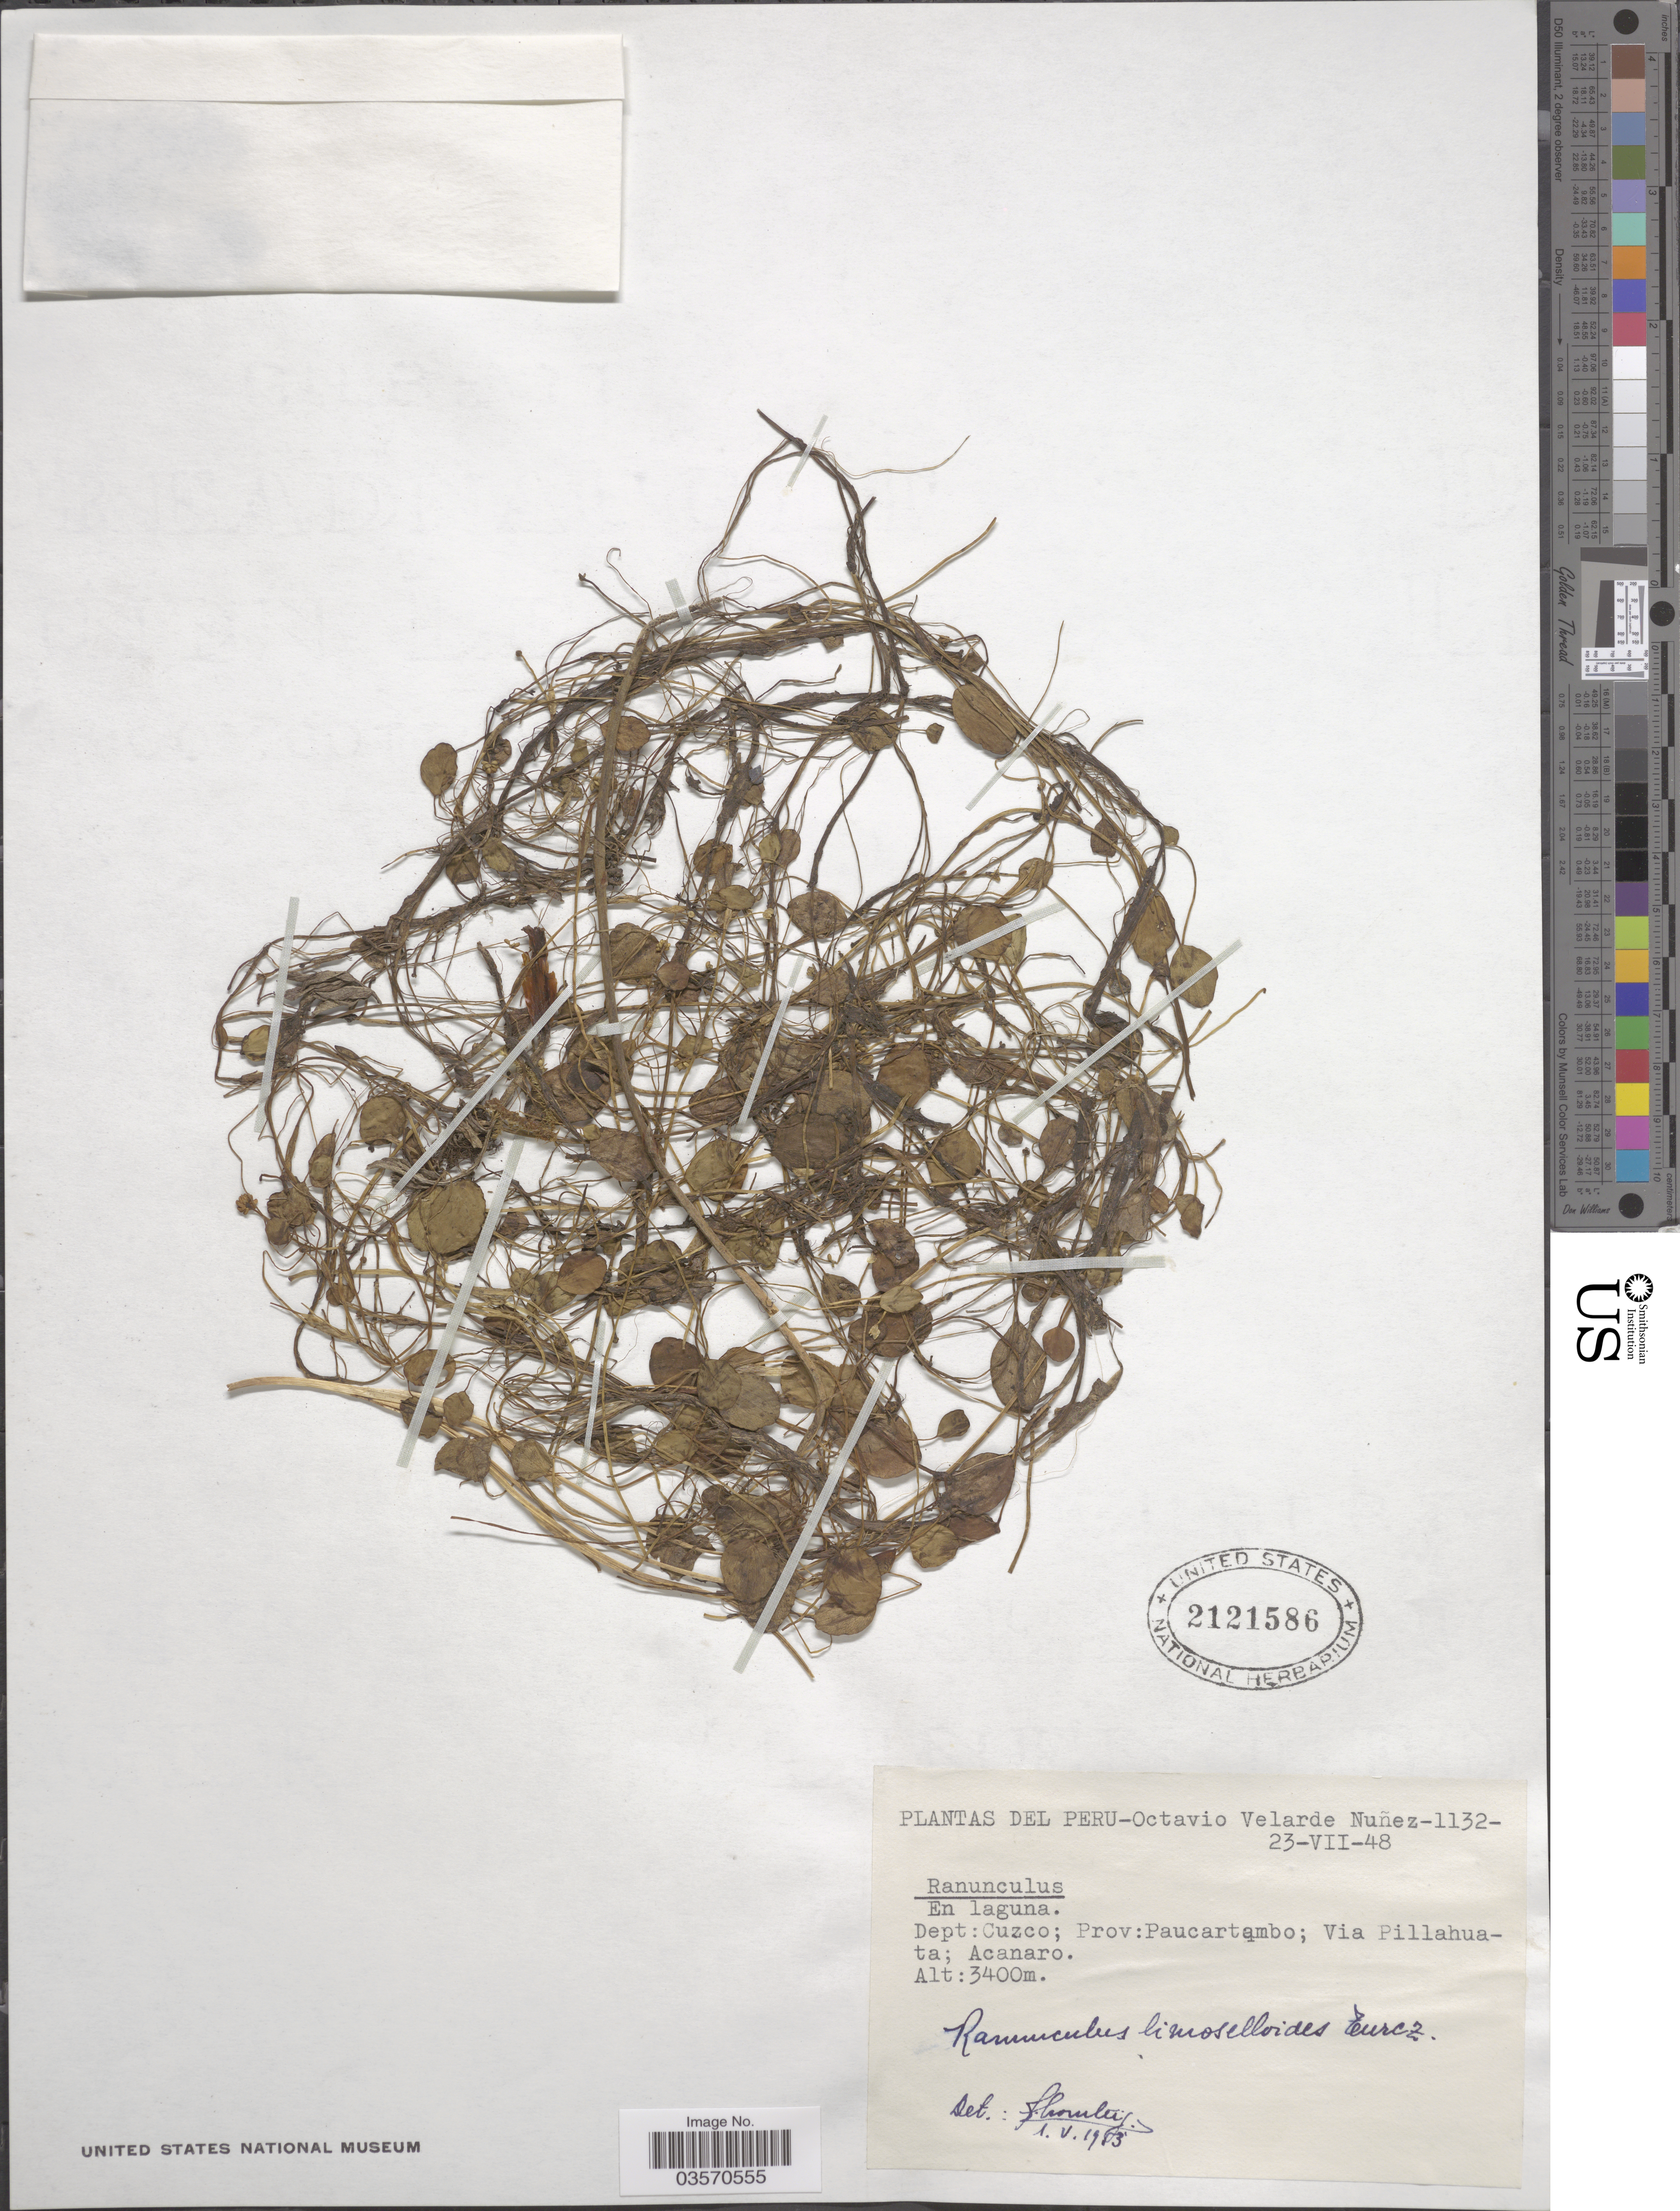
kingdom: Plantae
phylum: Tracheophyta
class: Magnoliopsida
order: Ranunculales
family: Ranunculaceae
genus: Ranunculus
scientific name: Ranunculus limoselloides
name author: Turcz.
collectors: O. Nuñez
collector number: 1132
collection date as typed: Transcribed d/m/y: 23/7/48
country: Peru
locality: En laguna. Dept: Cuzco; Prov: Paucartambo; Via Pillahuata; Acanaro.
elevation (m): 3400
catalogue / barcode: US 2121586